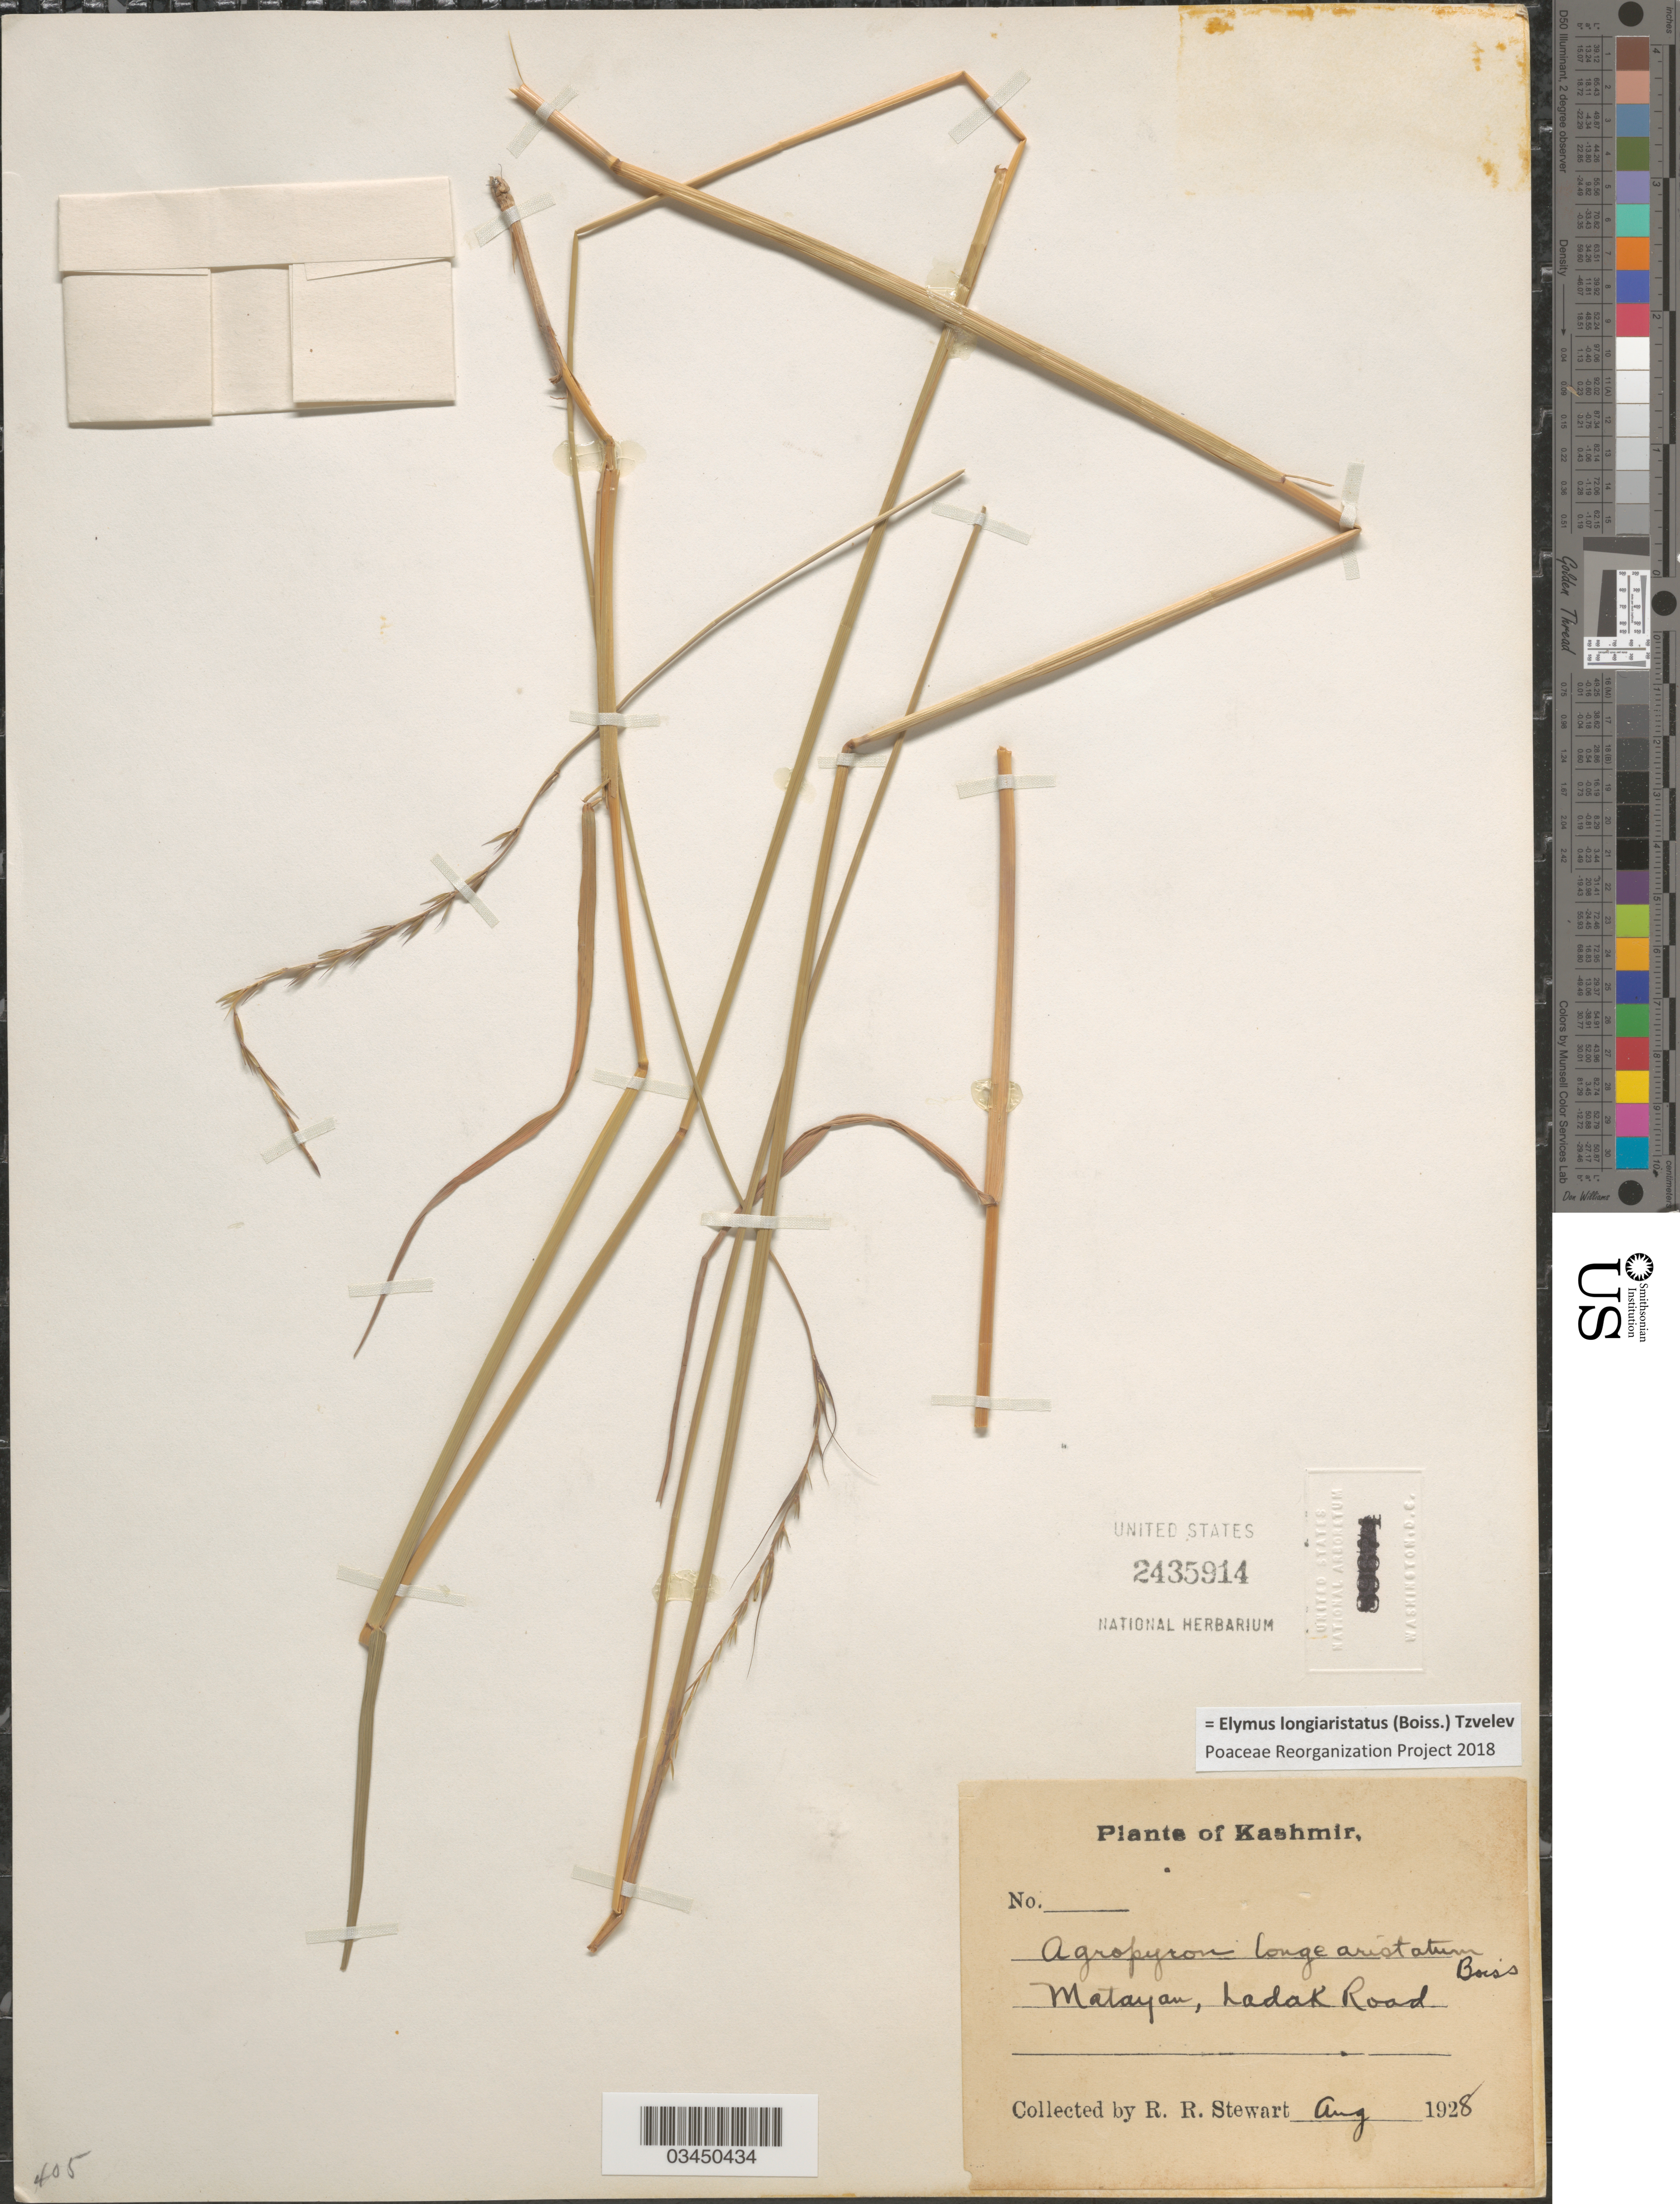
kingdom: Plantae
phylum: Tracheophyta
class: Liliopsida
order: Poales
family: Poaceae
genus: Elymus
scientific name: Elymus longiaristatus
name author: (Boiss.) Tzvelev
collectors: R. Stewart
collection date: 1928-08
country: India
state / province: Ladakh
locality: Kashmir. Matayan, Ladak Road.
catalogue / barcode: US 2435914